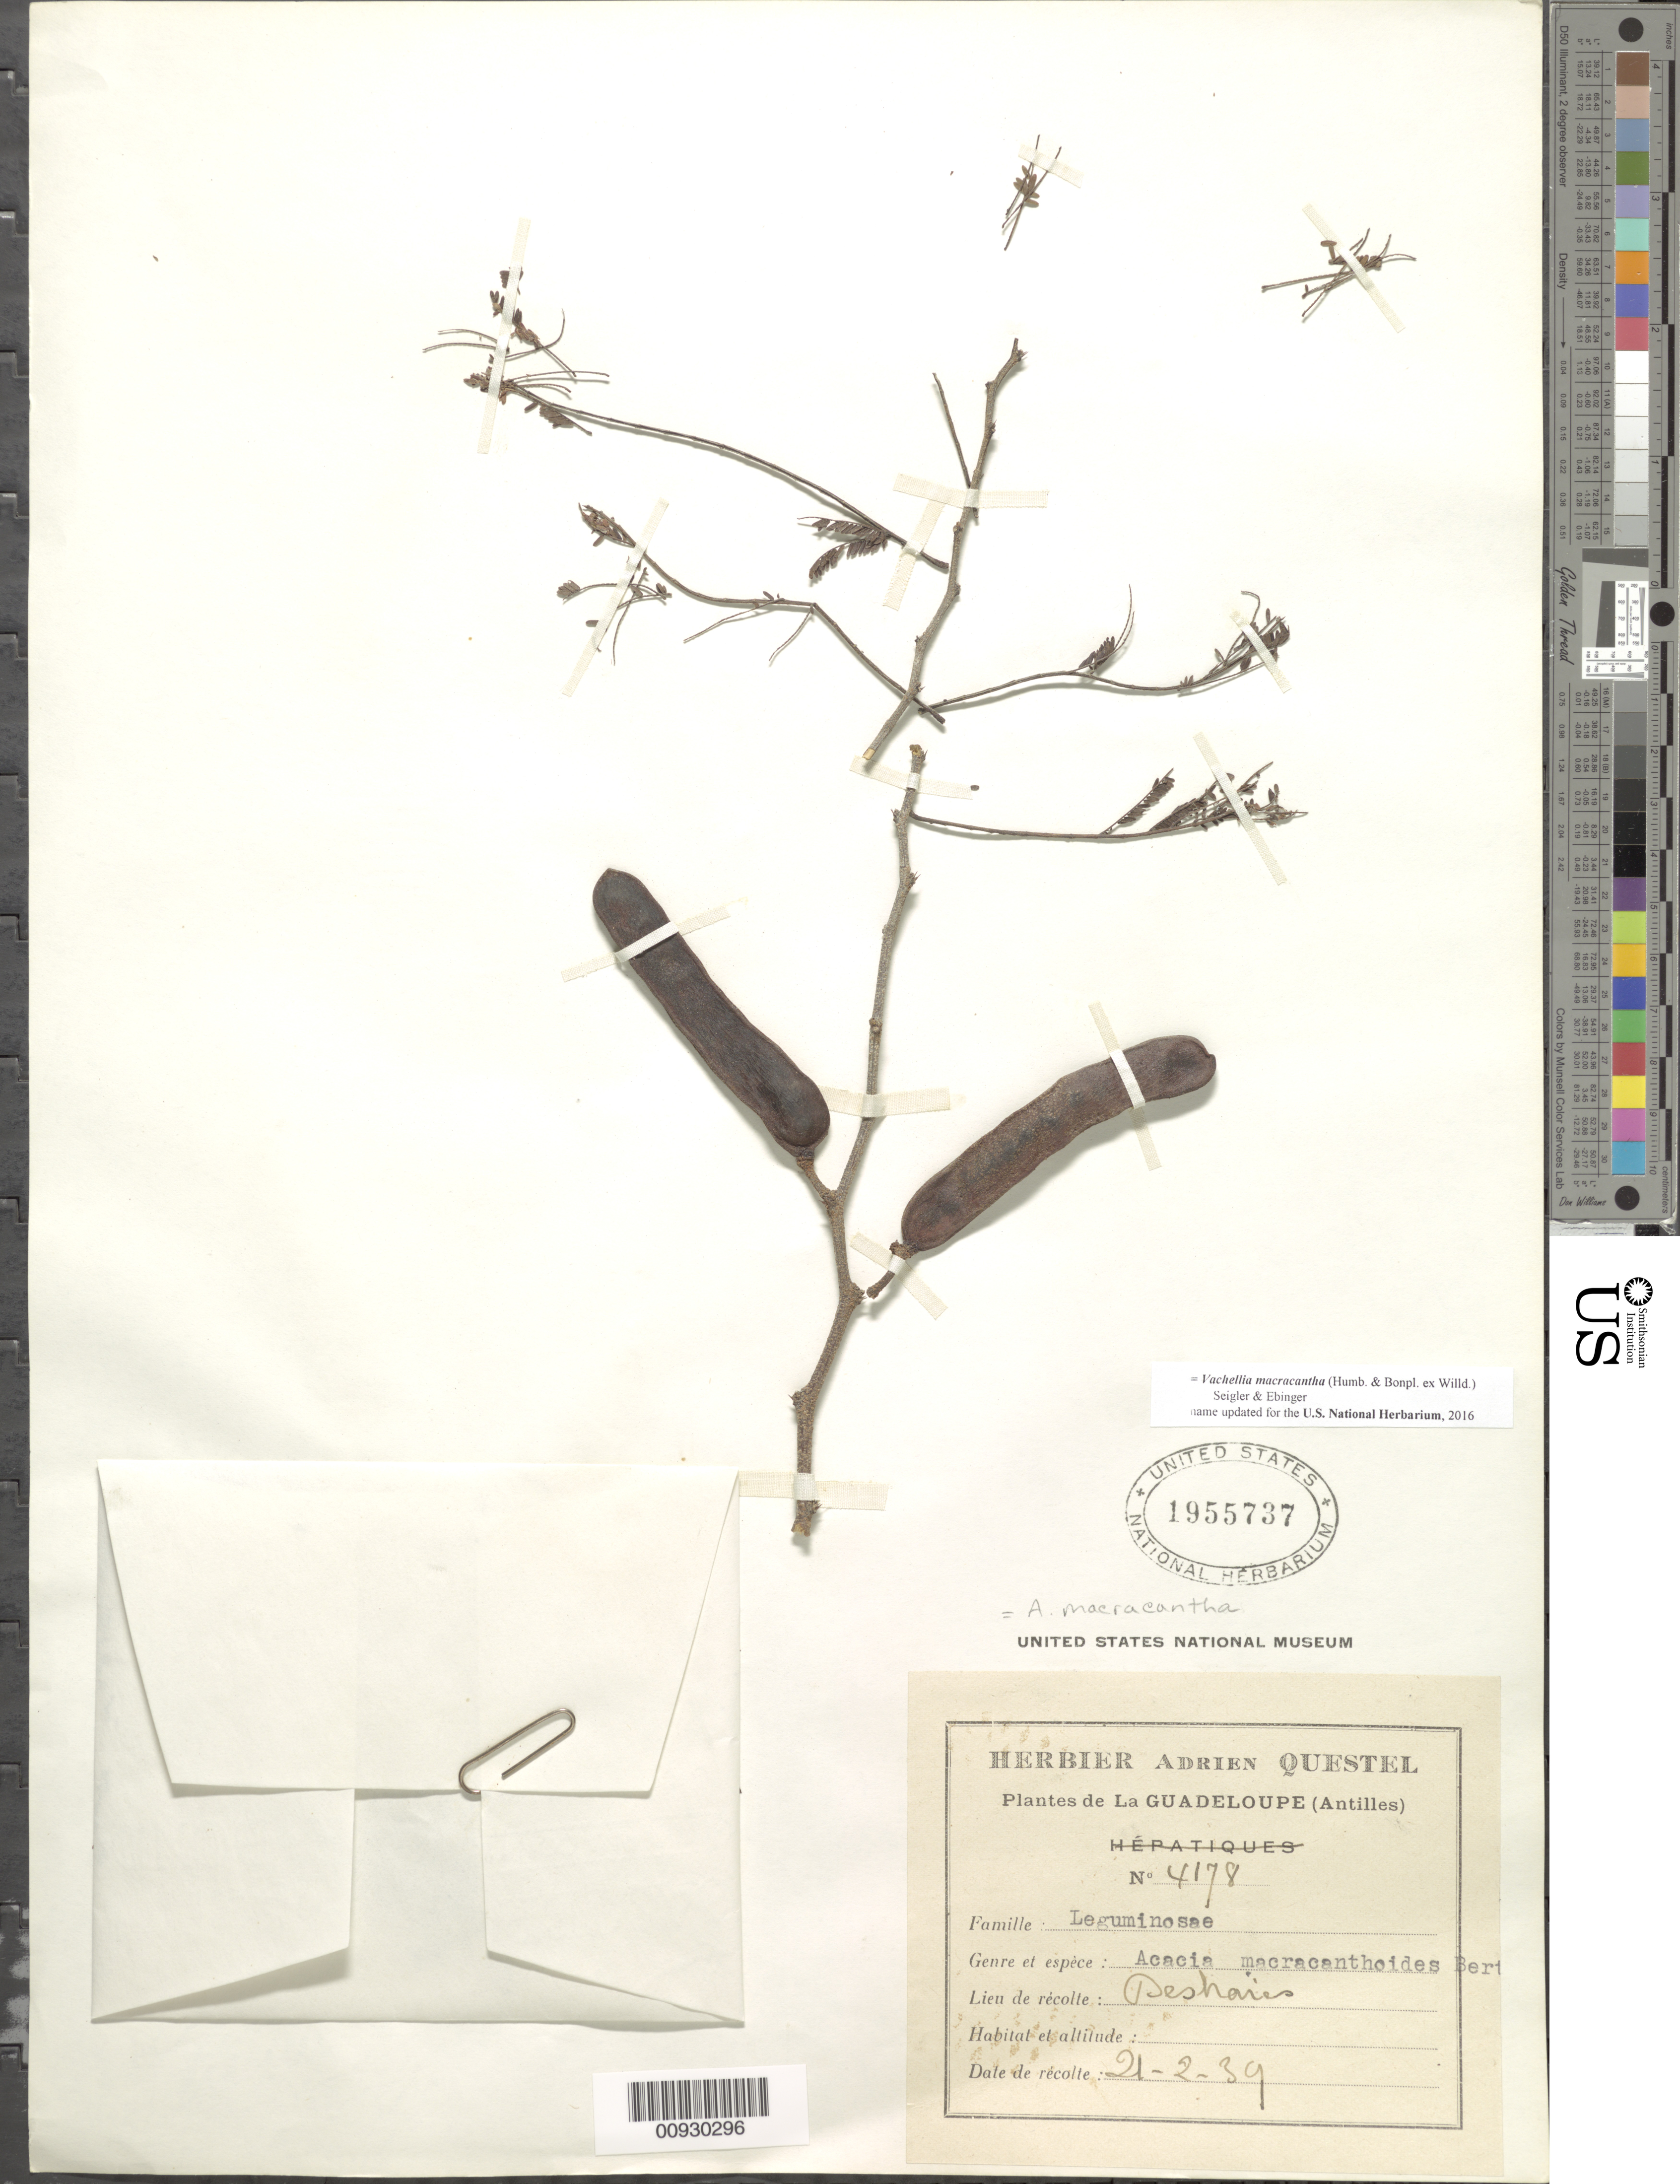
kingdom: Plantae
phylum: Tracheophyta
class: Magnoliopsida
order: Fabales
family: Fabaceae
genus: Vachellia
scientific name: Vachellia macracantha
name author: (Humb. & Bonpl. ex Willd.) Seigler & Ebinger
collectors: A. Questel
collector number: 4178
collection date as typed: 21 Feb 1939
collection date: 1939-02-21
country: Guadeloupe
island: Basse Terre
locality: Deshaies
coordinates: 0 N, 0 E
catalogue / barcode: US 1955737